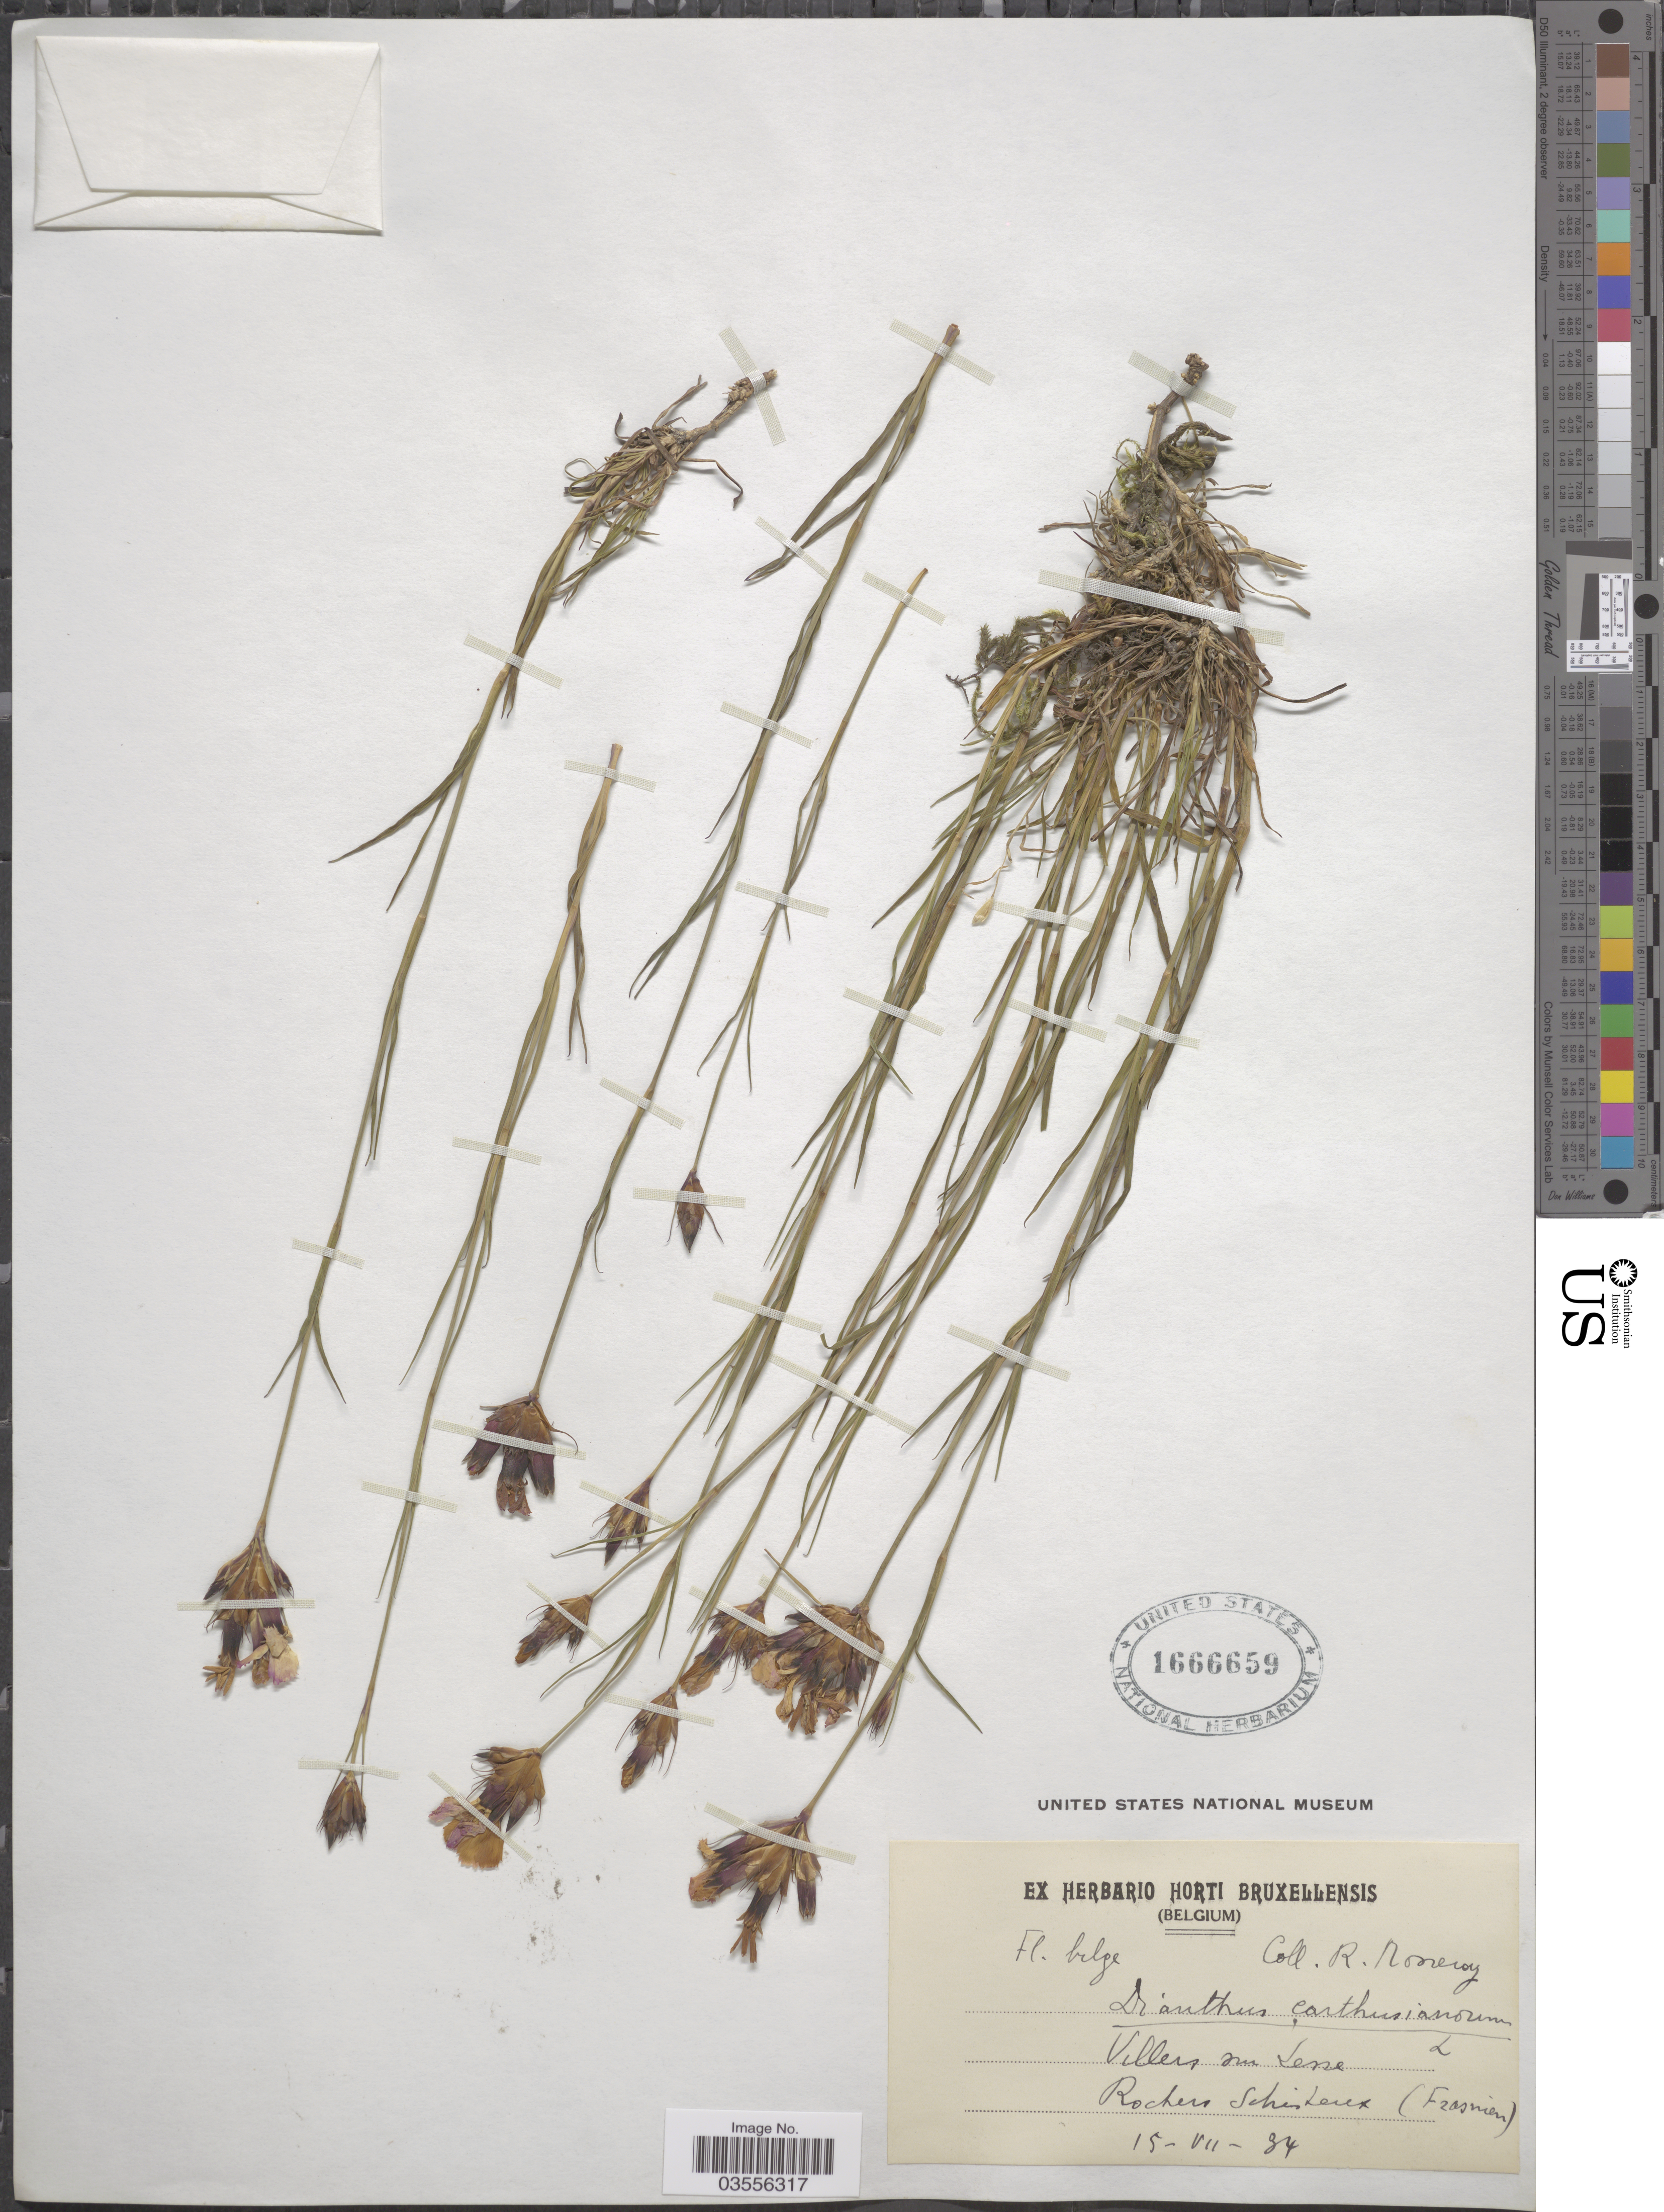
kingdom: Plantae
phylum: Tracheophyta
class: Magnoliopsida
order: Caryophyllales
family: Caryophyllaceae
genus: Dianthus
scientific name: Dianthus carthusianorum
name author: L.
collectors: R. Moneray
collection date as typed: Transcribed d/m/y: 15/7/34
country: Belgium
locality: Belge. Villers sur Lesse. Rochers schisteux (Frasnien).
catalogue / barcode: US 1666659